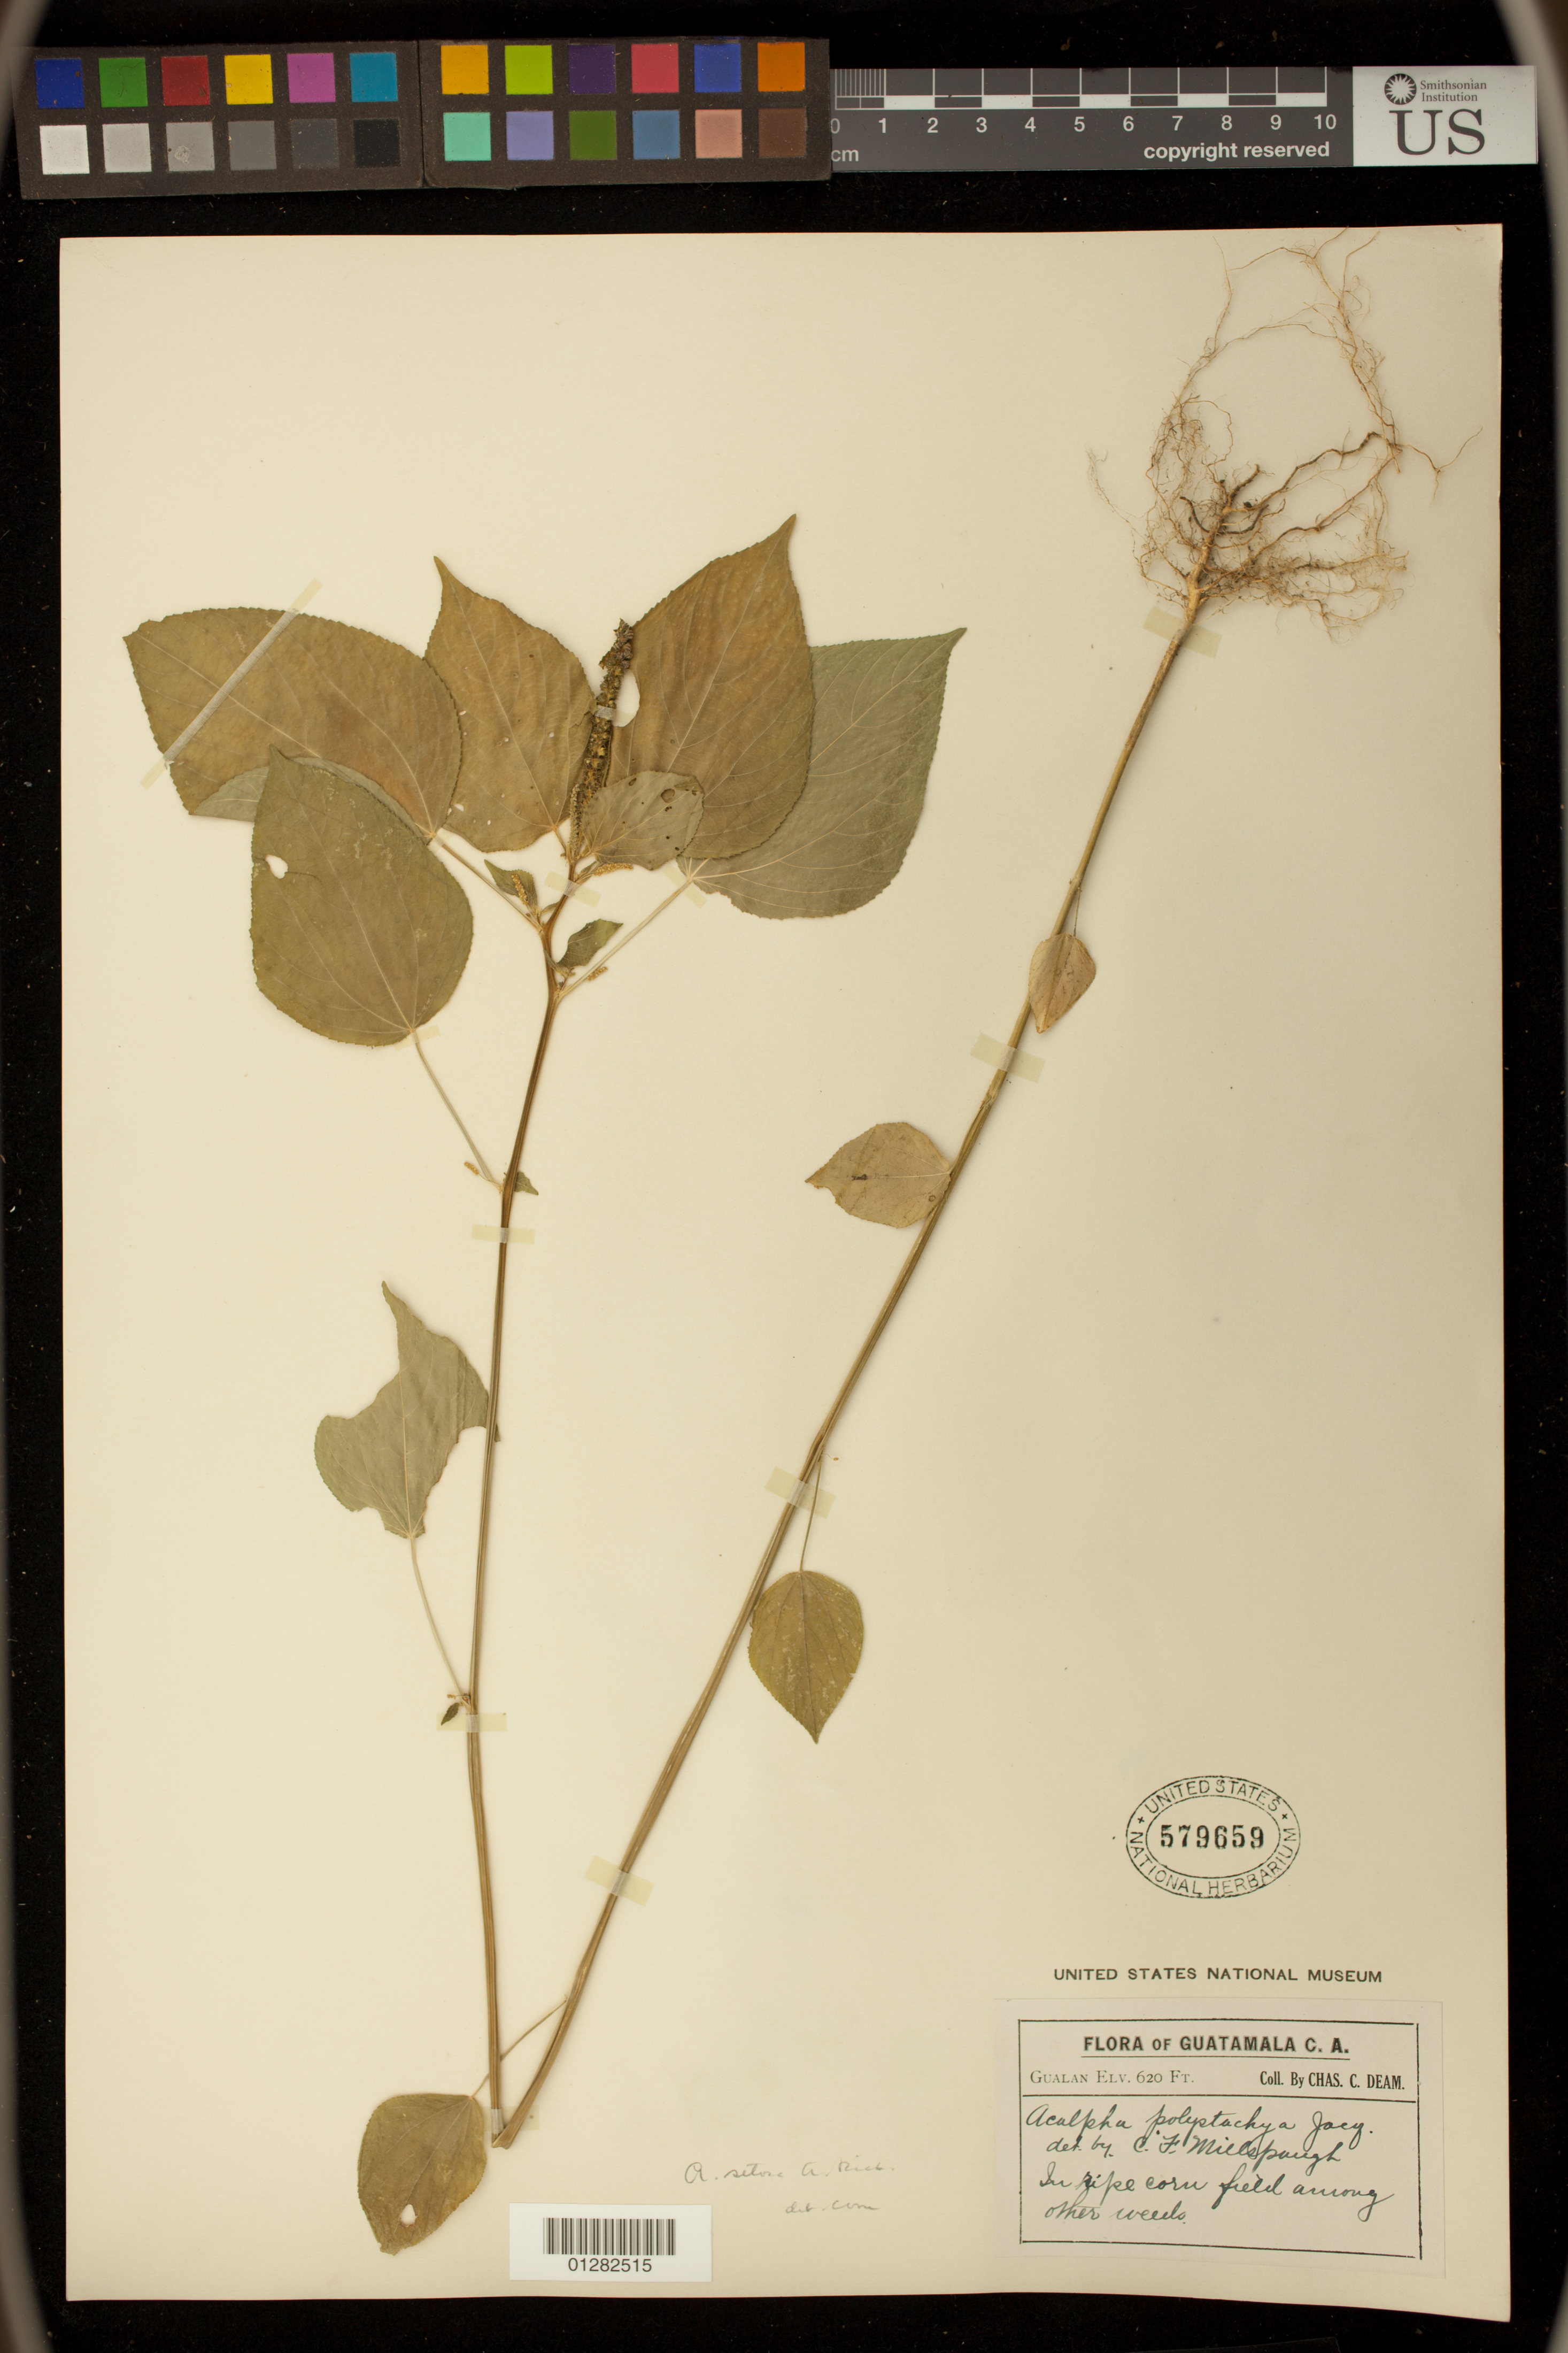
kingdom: Plantae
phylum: Tracheophyta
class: Magnoliopsida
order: Malpighiales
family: Euphorbiaceae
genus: Acalypha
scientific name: Acalypha setosa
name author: A. Rich.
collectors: R. M. King & T. R. Soderstrom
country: Guatemala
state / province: Zacapa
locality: Gualan. In ripe corn field among other weeds.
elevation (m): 189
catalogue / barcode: US 579659